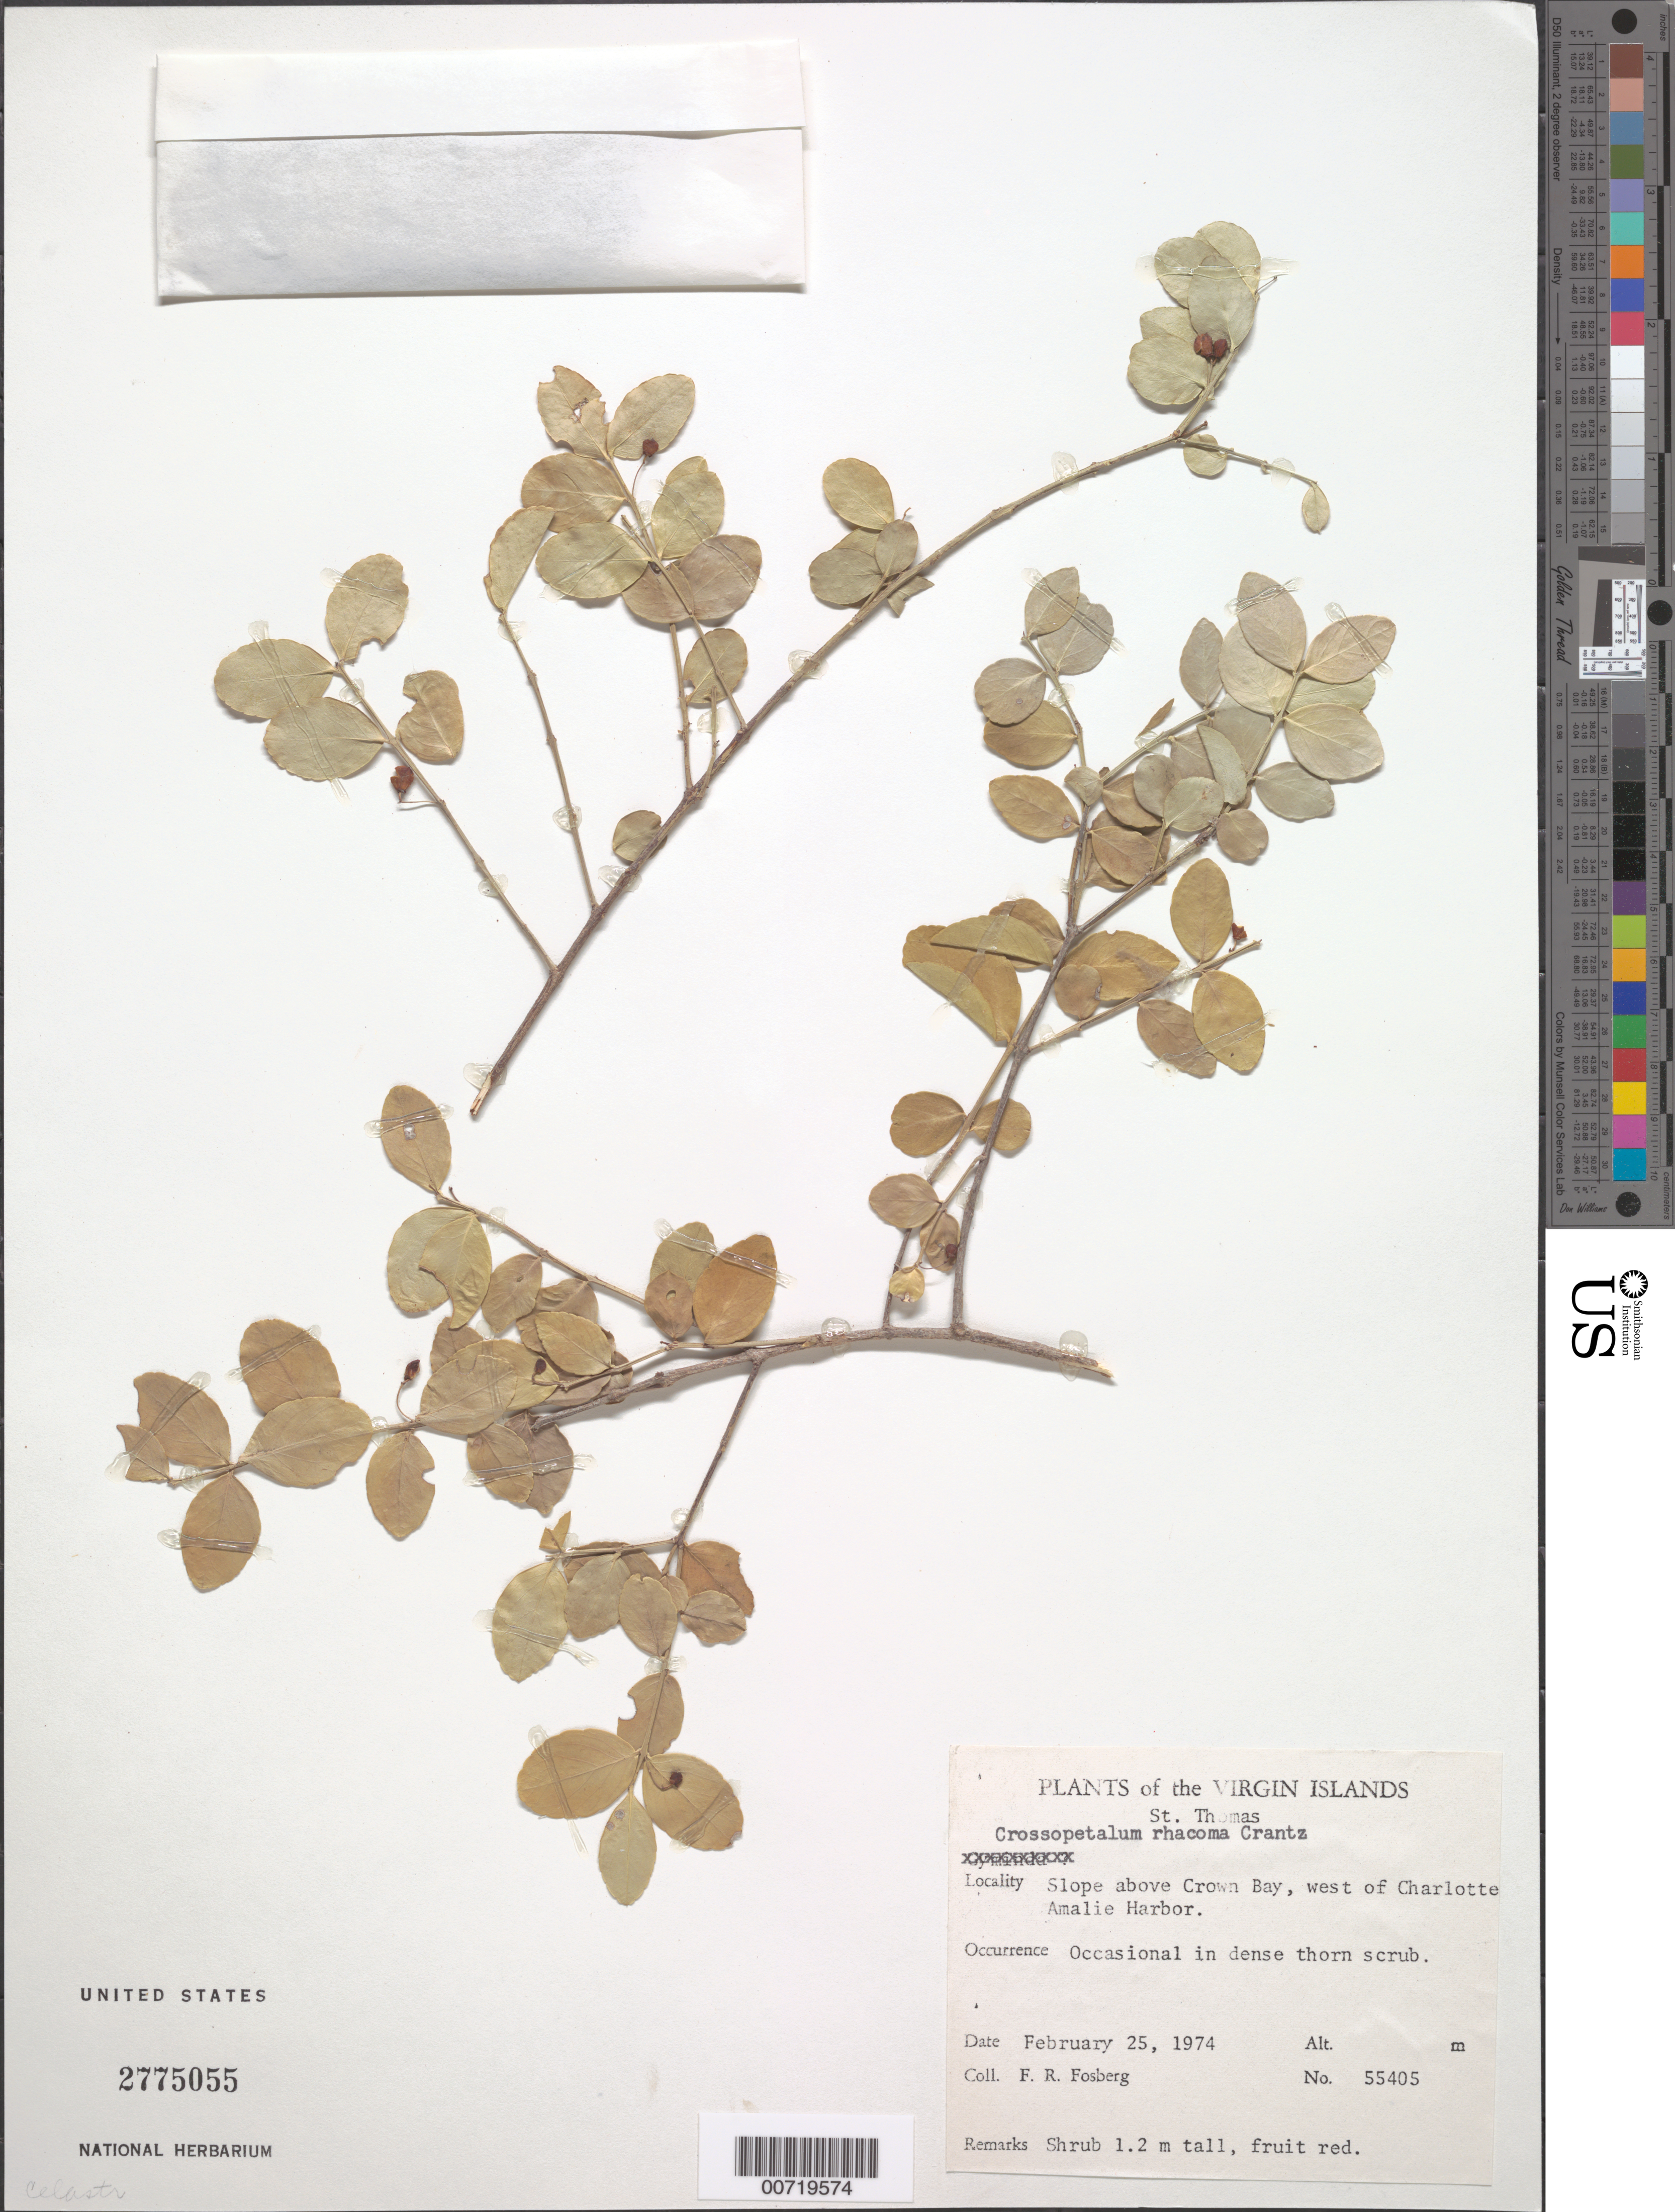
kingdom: Plantae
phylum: Tracheophyta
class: Magnoliopsida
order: Celastrales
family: Celastraceae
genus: Crossopetalum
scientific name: Crossopetalum rhacoma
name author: Crantz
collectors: F. R. Fosberg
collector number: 55405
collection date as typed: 25 Feb 1974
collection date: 1974-02-25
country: U.S. Virgin Islands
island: St. Thomas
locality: Crown Bay, slope above; Charlotte Amalie Harbor, W of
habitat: Dense thorn scrub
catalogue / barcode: US 2775055